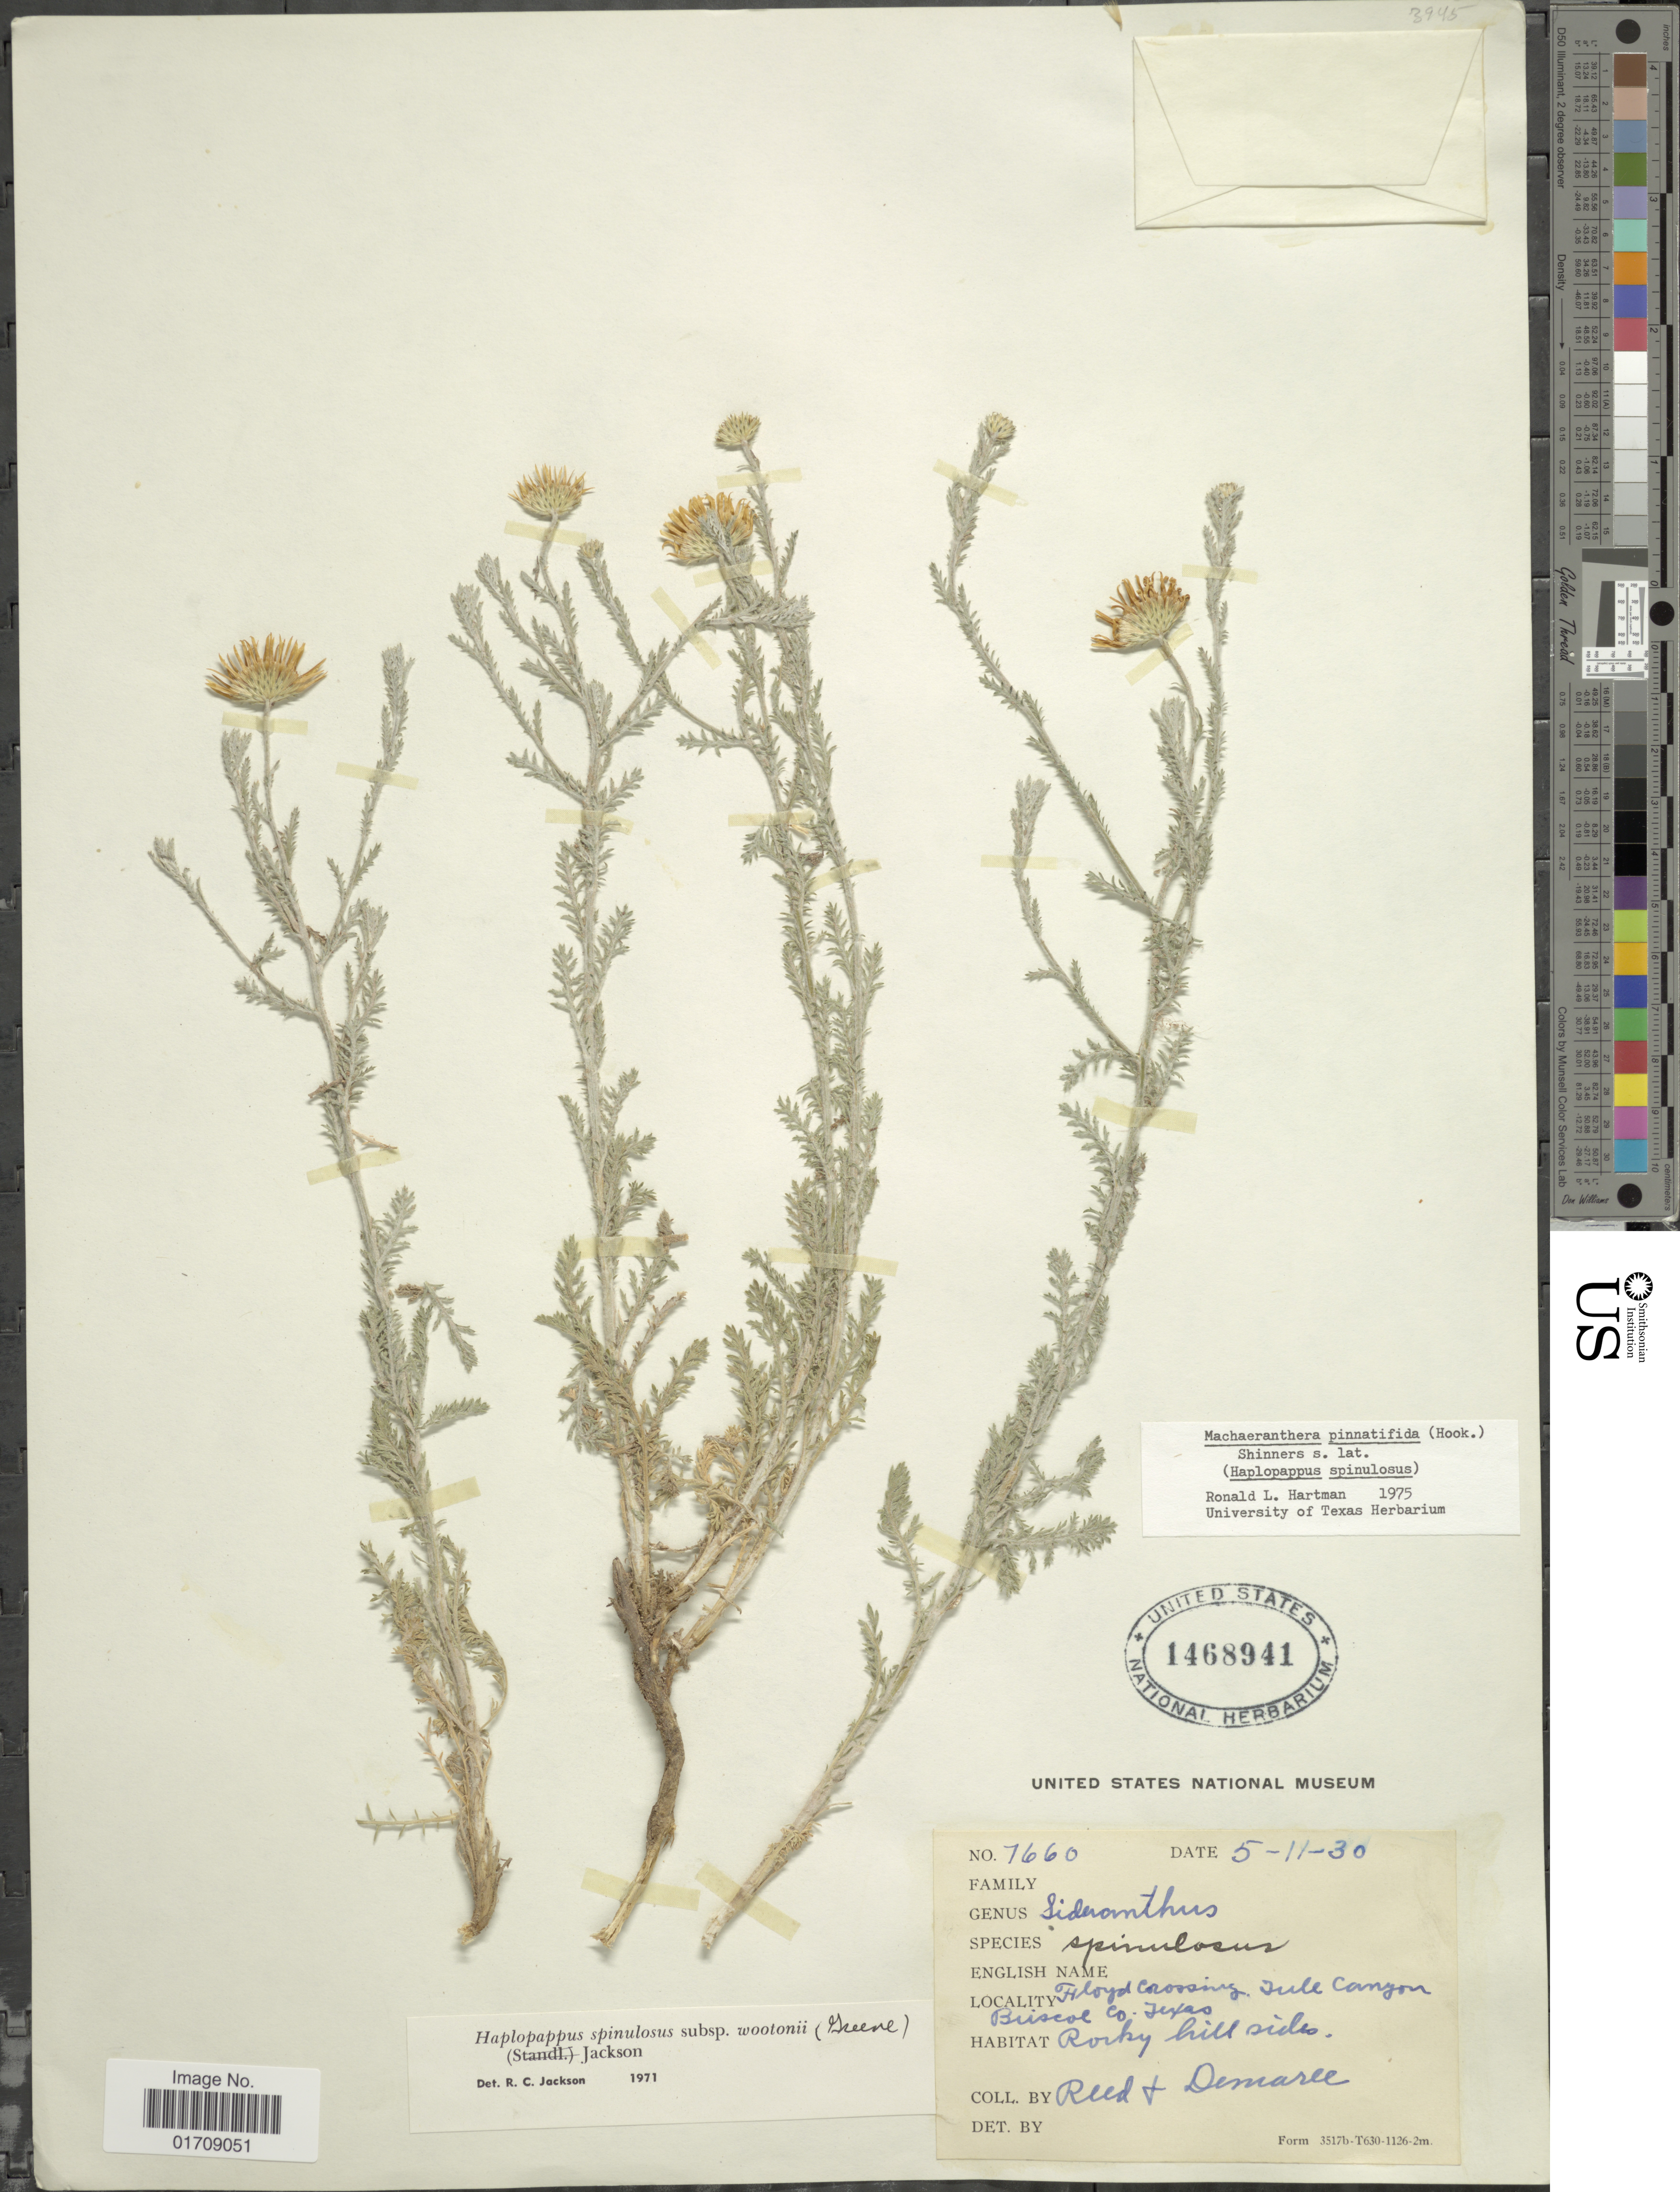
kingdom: Plantae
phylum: Tracheophyta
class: Magnoliopsida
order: Asterales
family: Asteraceae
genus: Machaeranthera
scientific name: Machaeranthera pinnatifida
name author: (Hook.) Shinners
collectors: -. Reed & -. Demaree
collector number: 7660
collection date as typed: Transcribed d/m/y: 11/5/30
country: United States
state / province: Texas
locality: Floyd Crossing, Tulle Canyon, Briscol Co.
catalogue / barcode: US 1468941